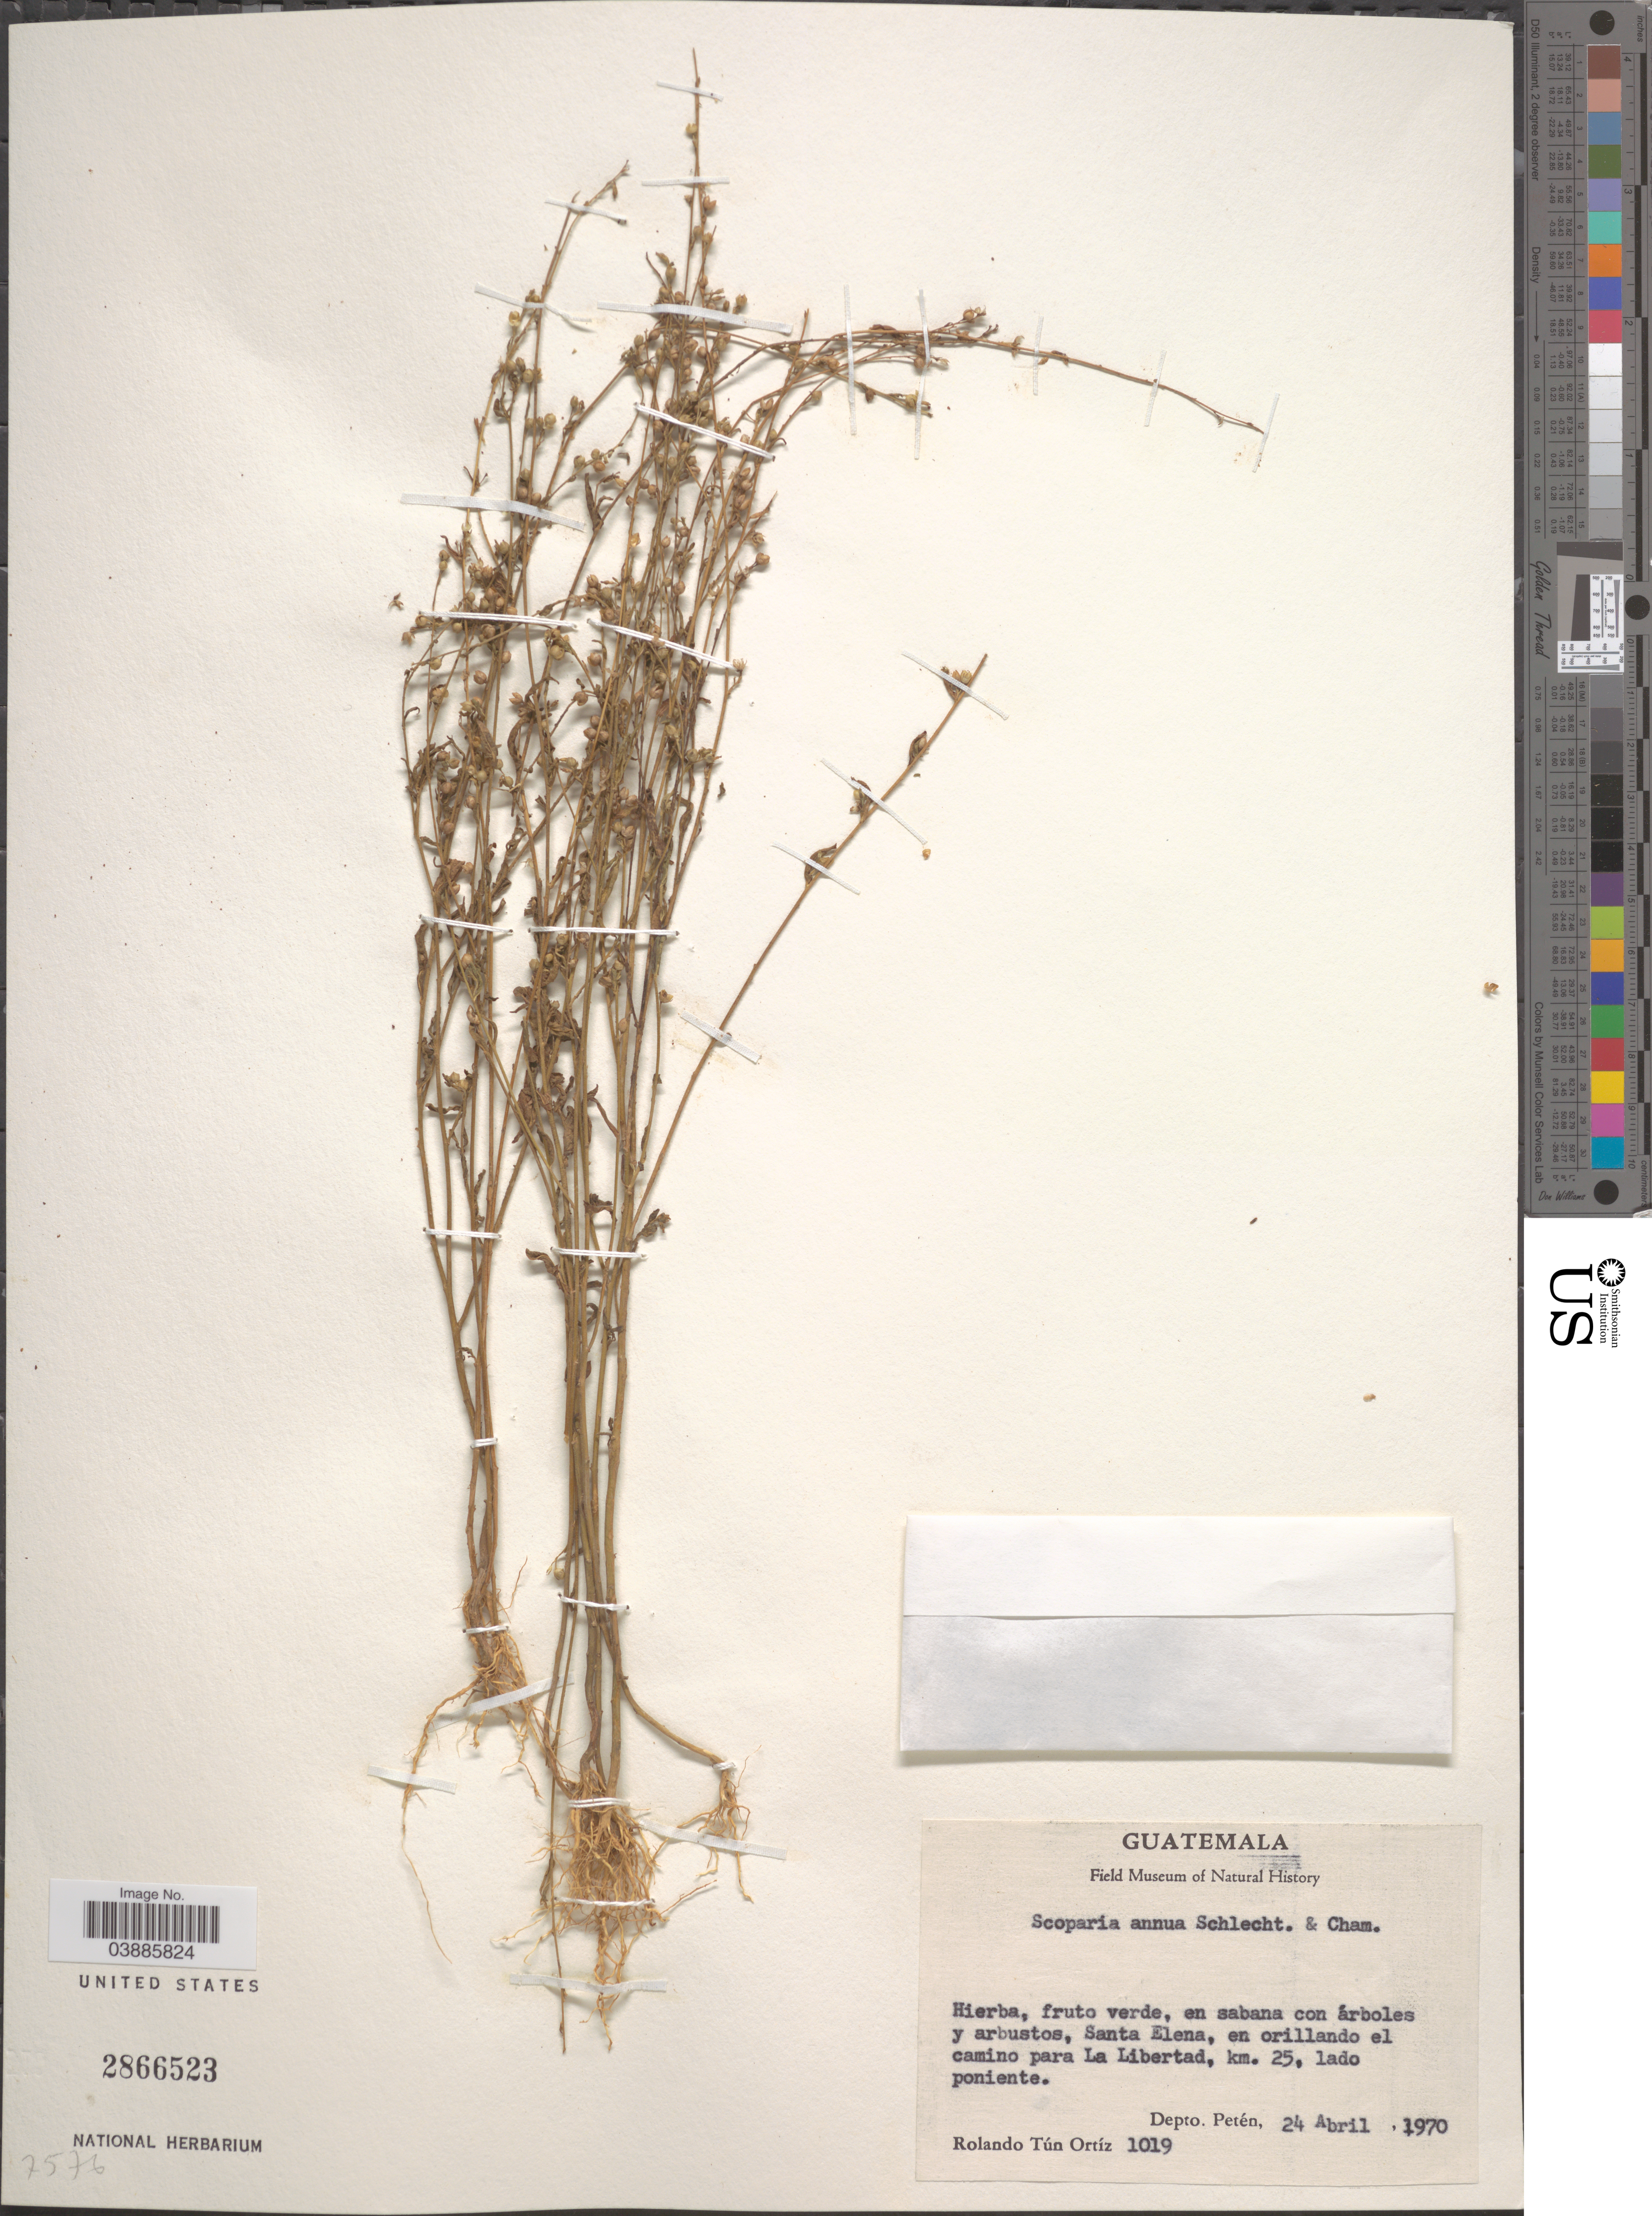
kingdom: Plantae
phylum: Tracheophyta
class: Magnoliopsida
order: Lamiales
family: Plantaginaceae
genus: Scoparia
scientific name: Scoparia annua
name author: Cham. ex Schltdl.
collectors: R. T. Ortíz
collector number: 1019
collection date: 1970-04-24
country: Guatemala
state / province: El Peten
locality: Santa Elena, en orillando el camino para La Libertad, km. 25, lado poniente. Depto. Petén.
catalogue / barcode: US 2866523